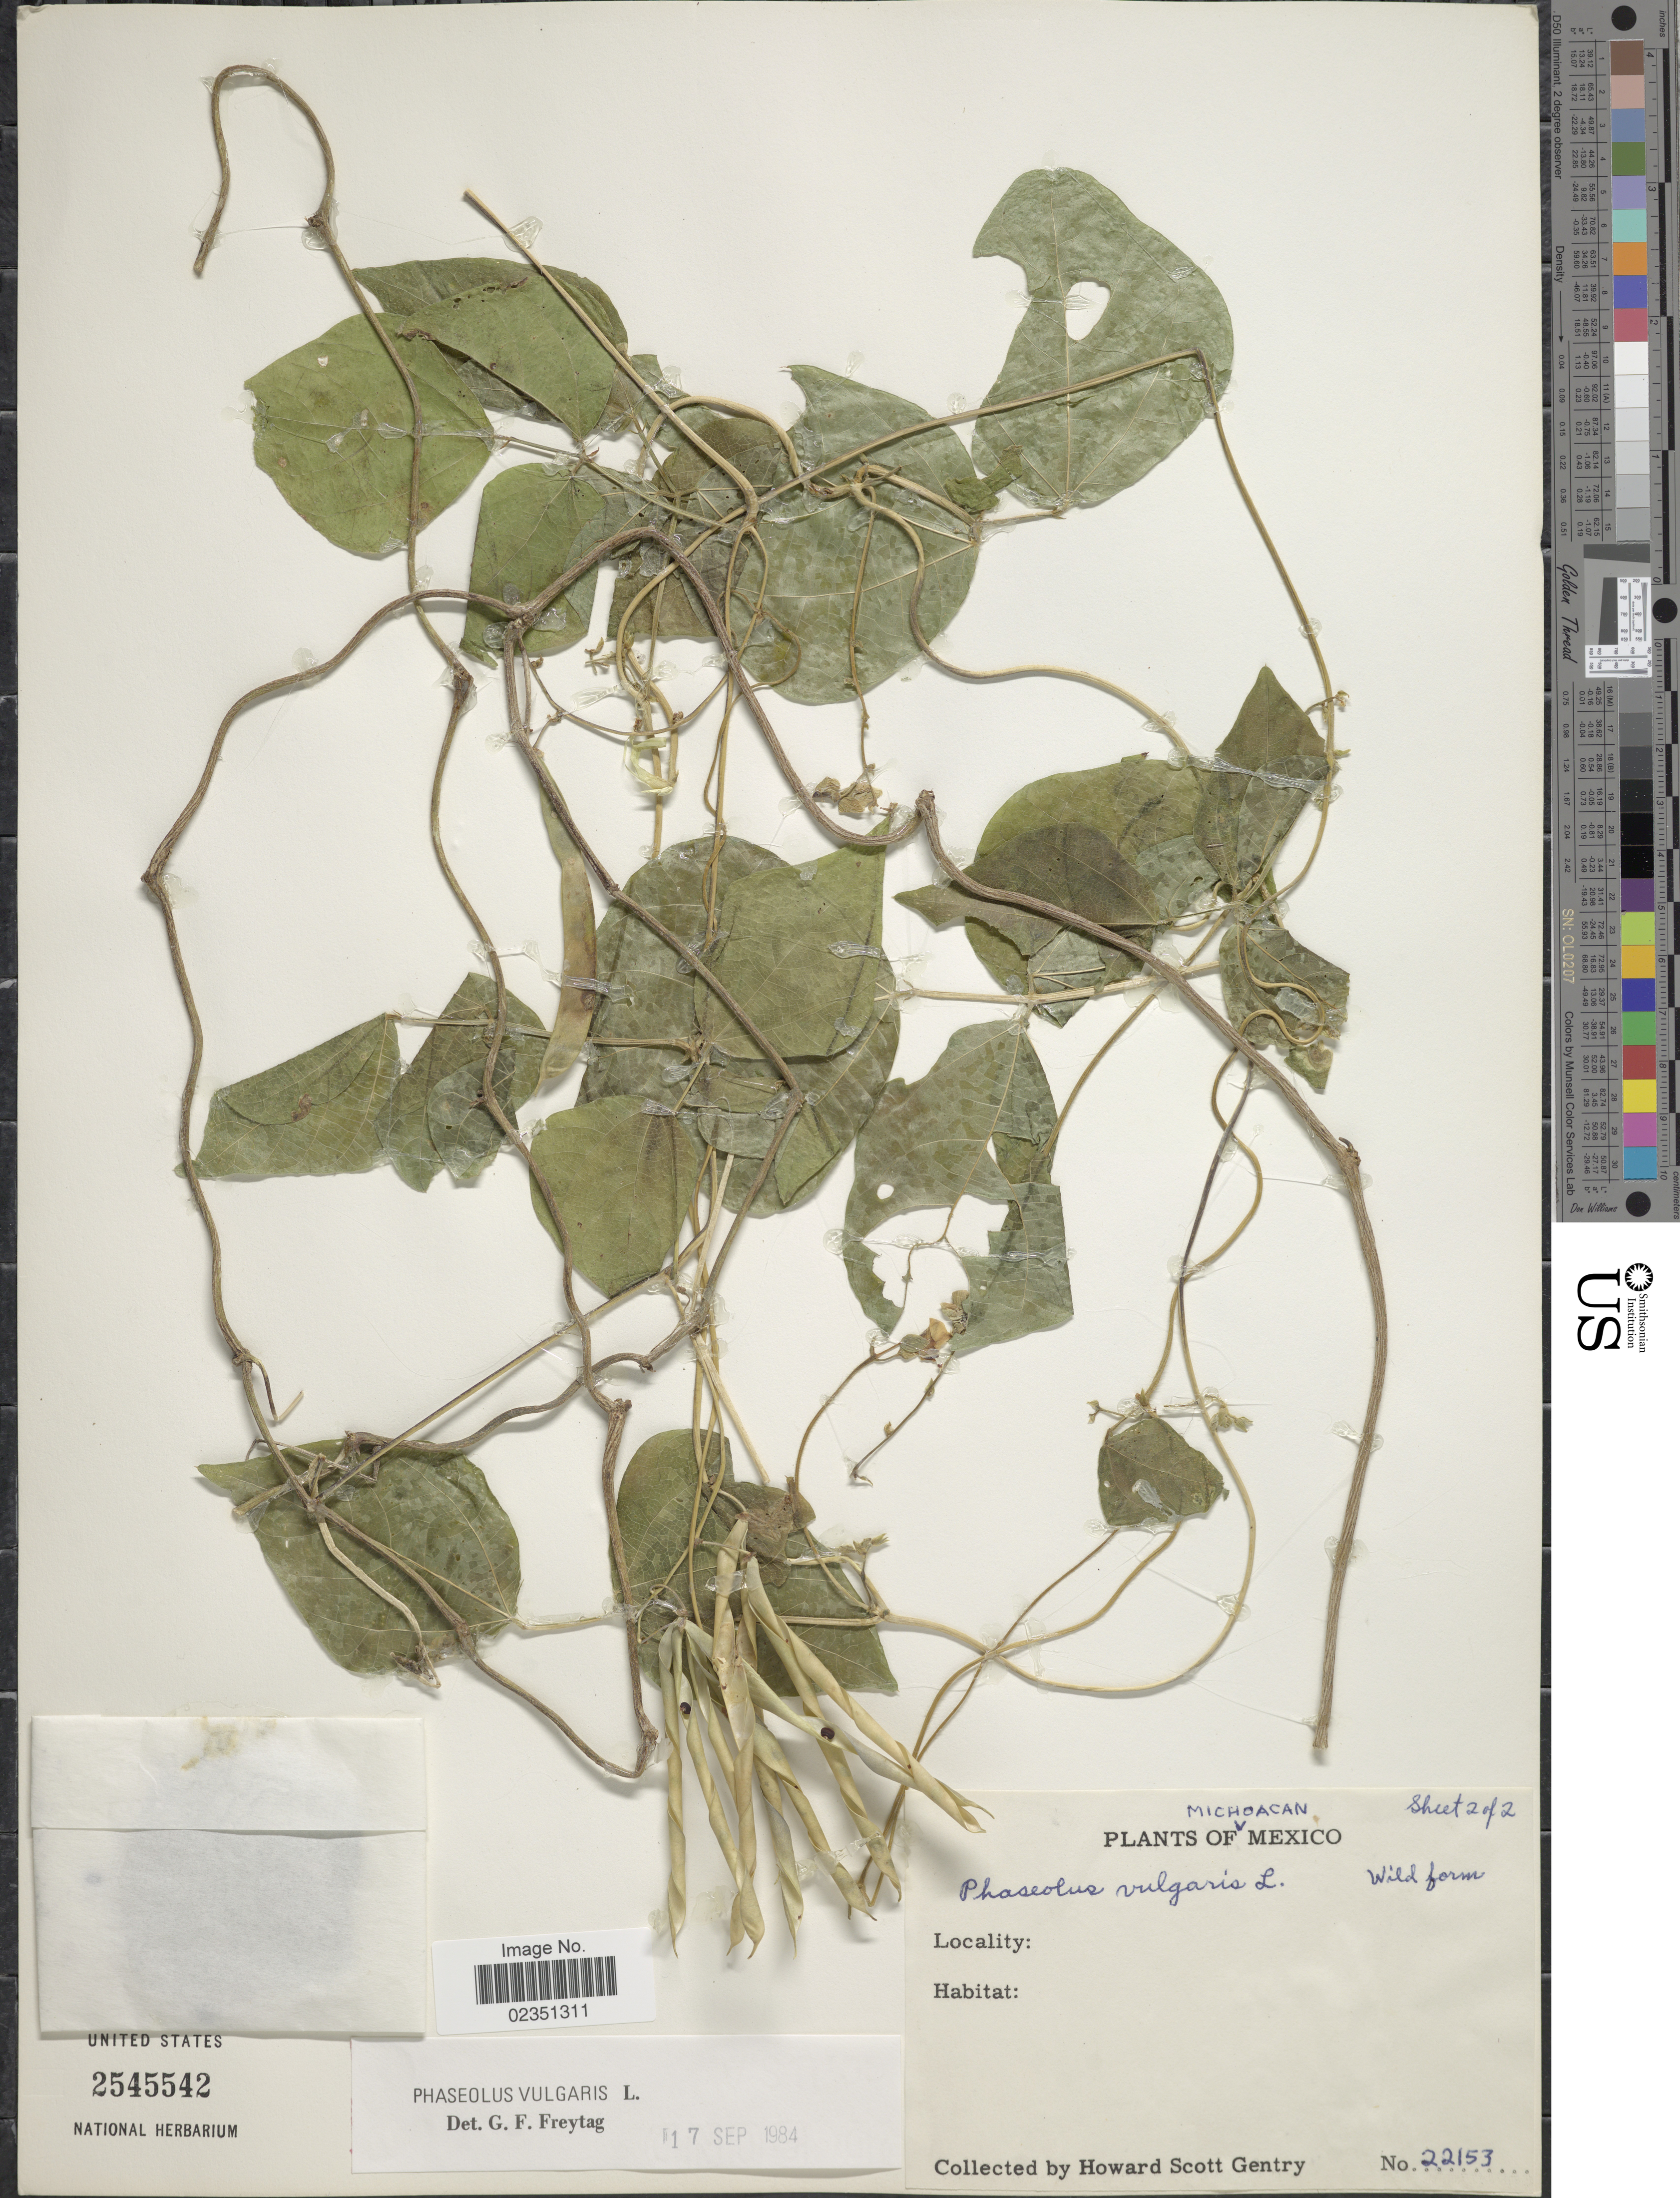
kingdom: Plantae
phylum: Tracheophyta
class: Magnoliopsida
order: Fabales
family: Fabaceae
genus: Phaseolus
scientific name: Phaseolus vulgaris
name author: L.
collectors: H. S. Gentry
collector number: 22153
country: Mexico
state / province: Michoacán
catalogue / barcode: US 2545542